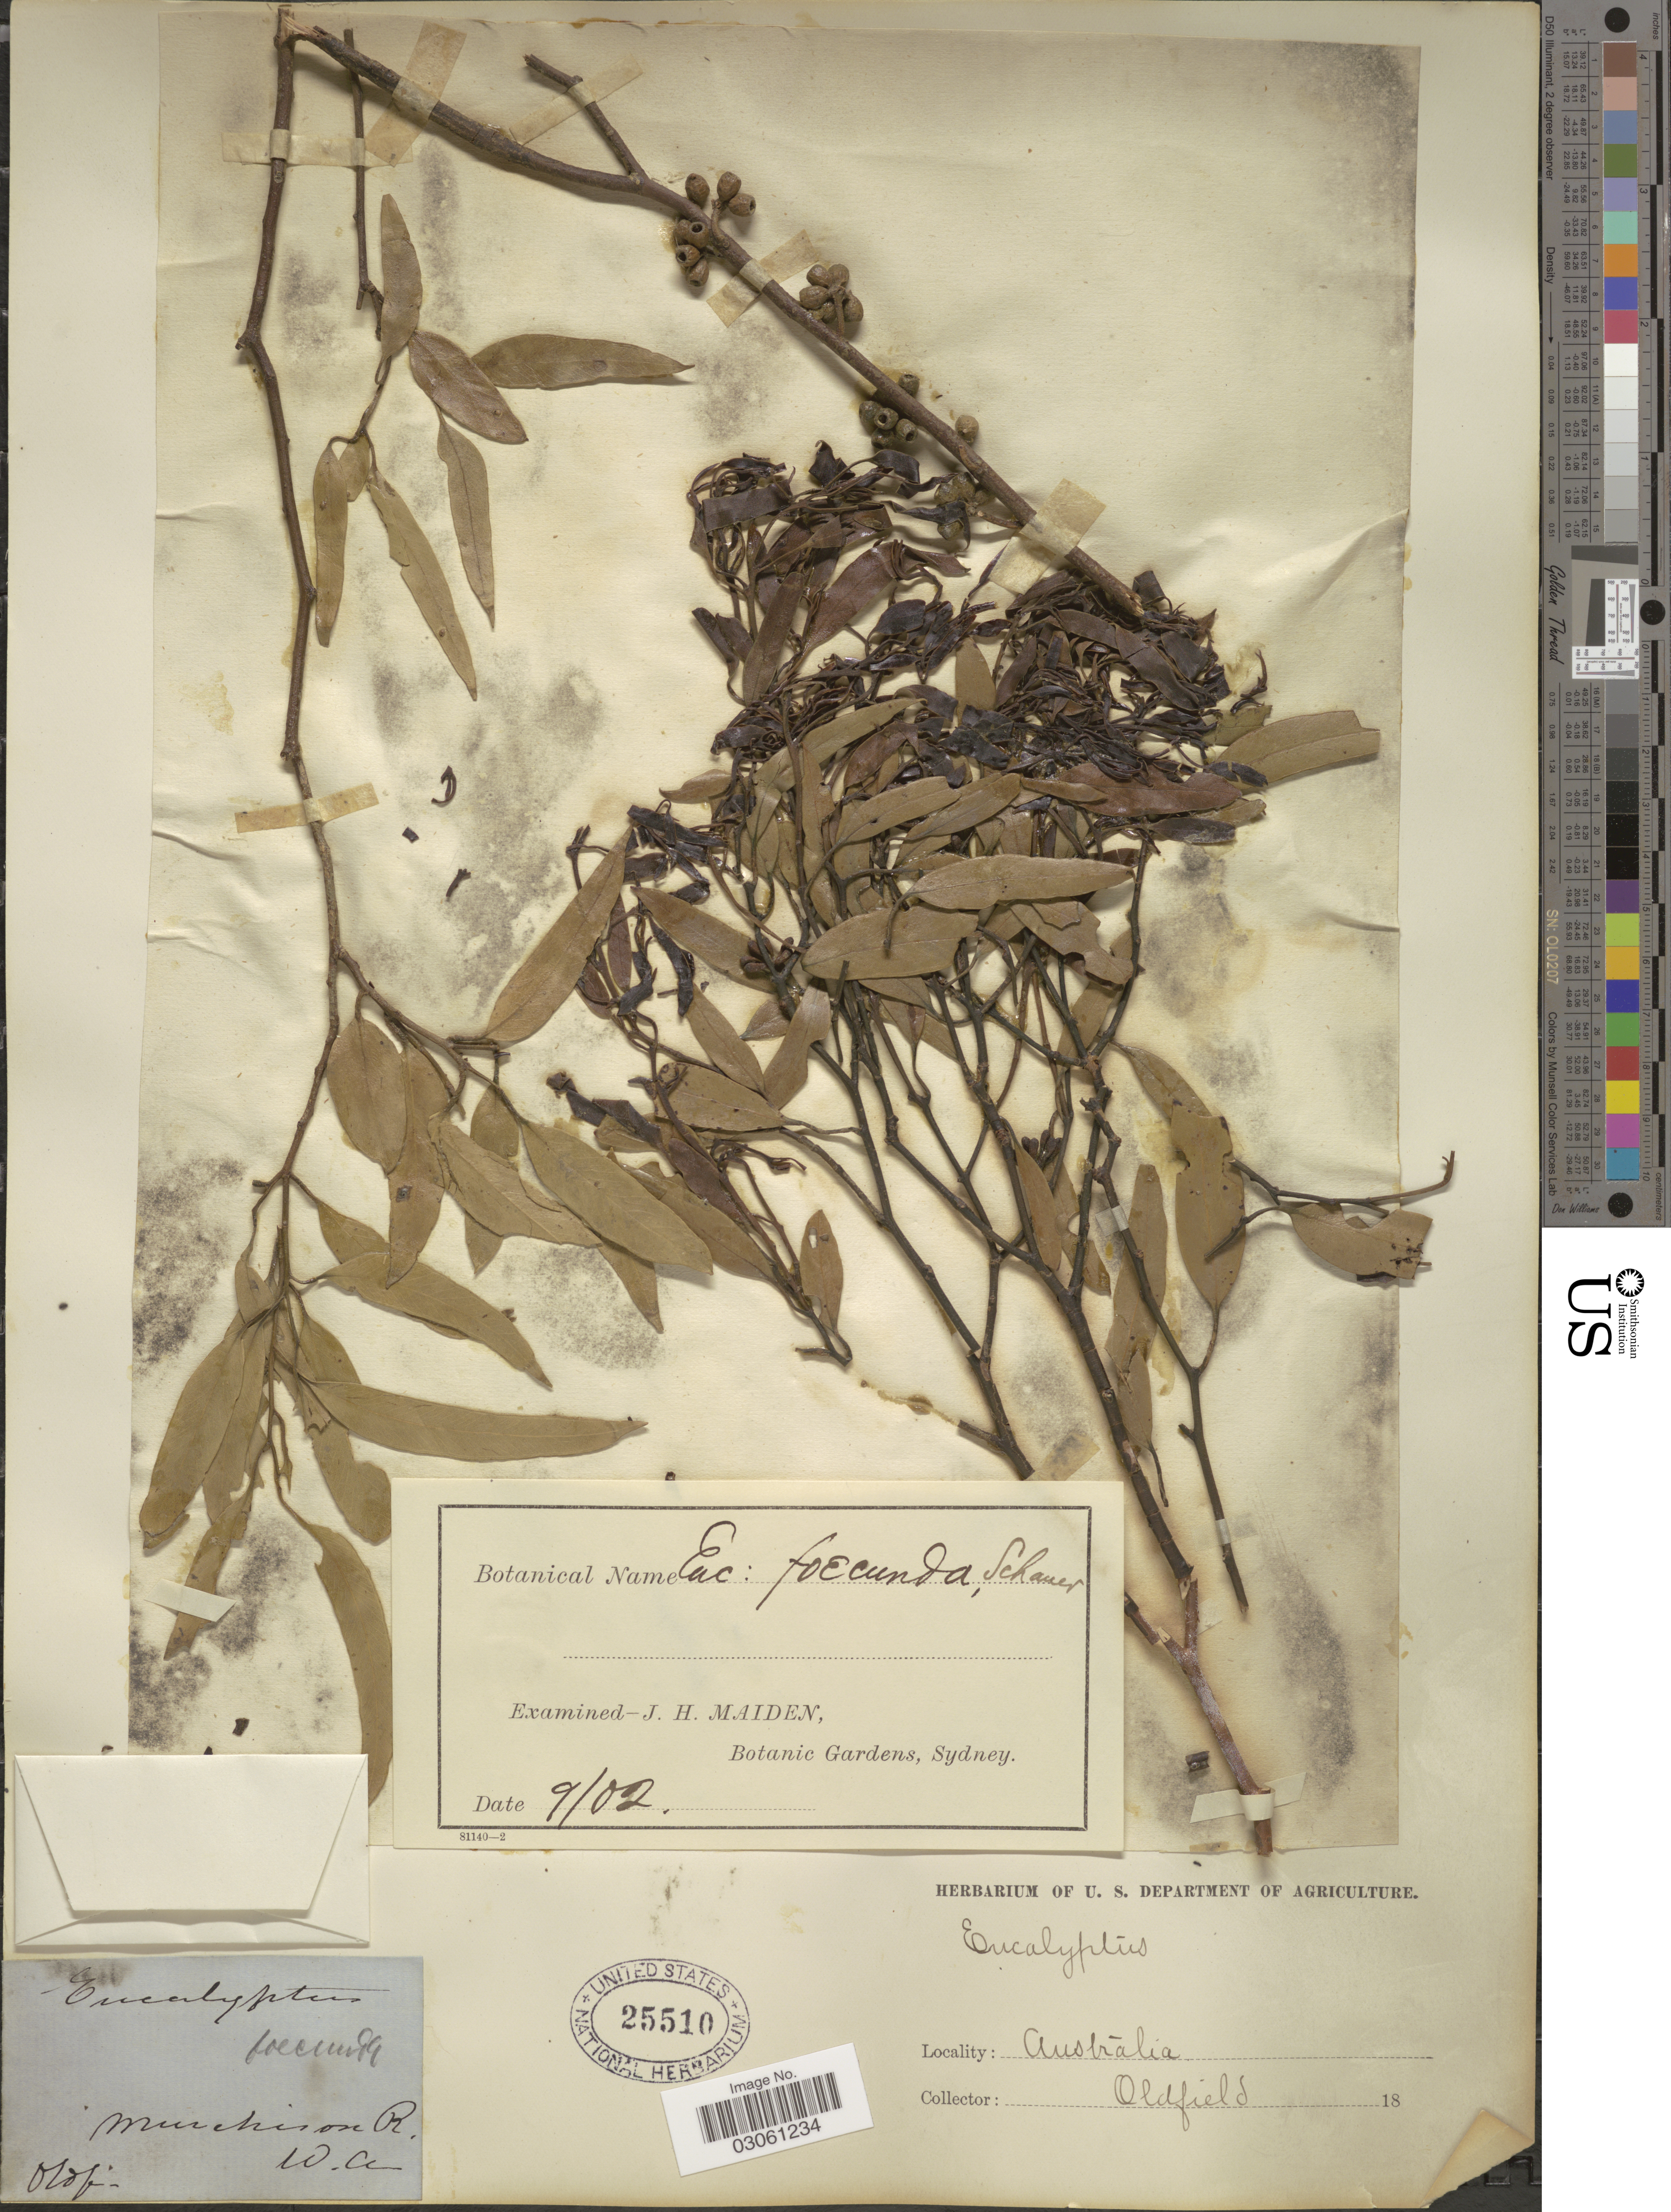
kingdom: Plantae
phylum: Tracheophyta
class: Magnoliopsida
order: Myrtales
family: Myrtaceae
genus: Eucalyptus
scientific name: Eucalyptus foecunda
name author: Schauer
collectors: Oldfield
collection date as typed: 18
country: Australia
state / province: Western Australia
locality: Murchison R., W.A.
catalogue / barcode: US 25510